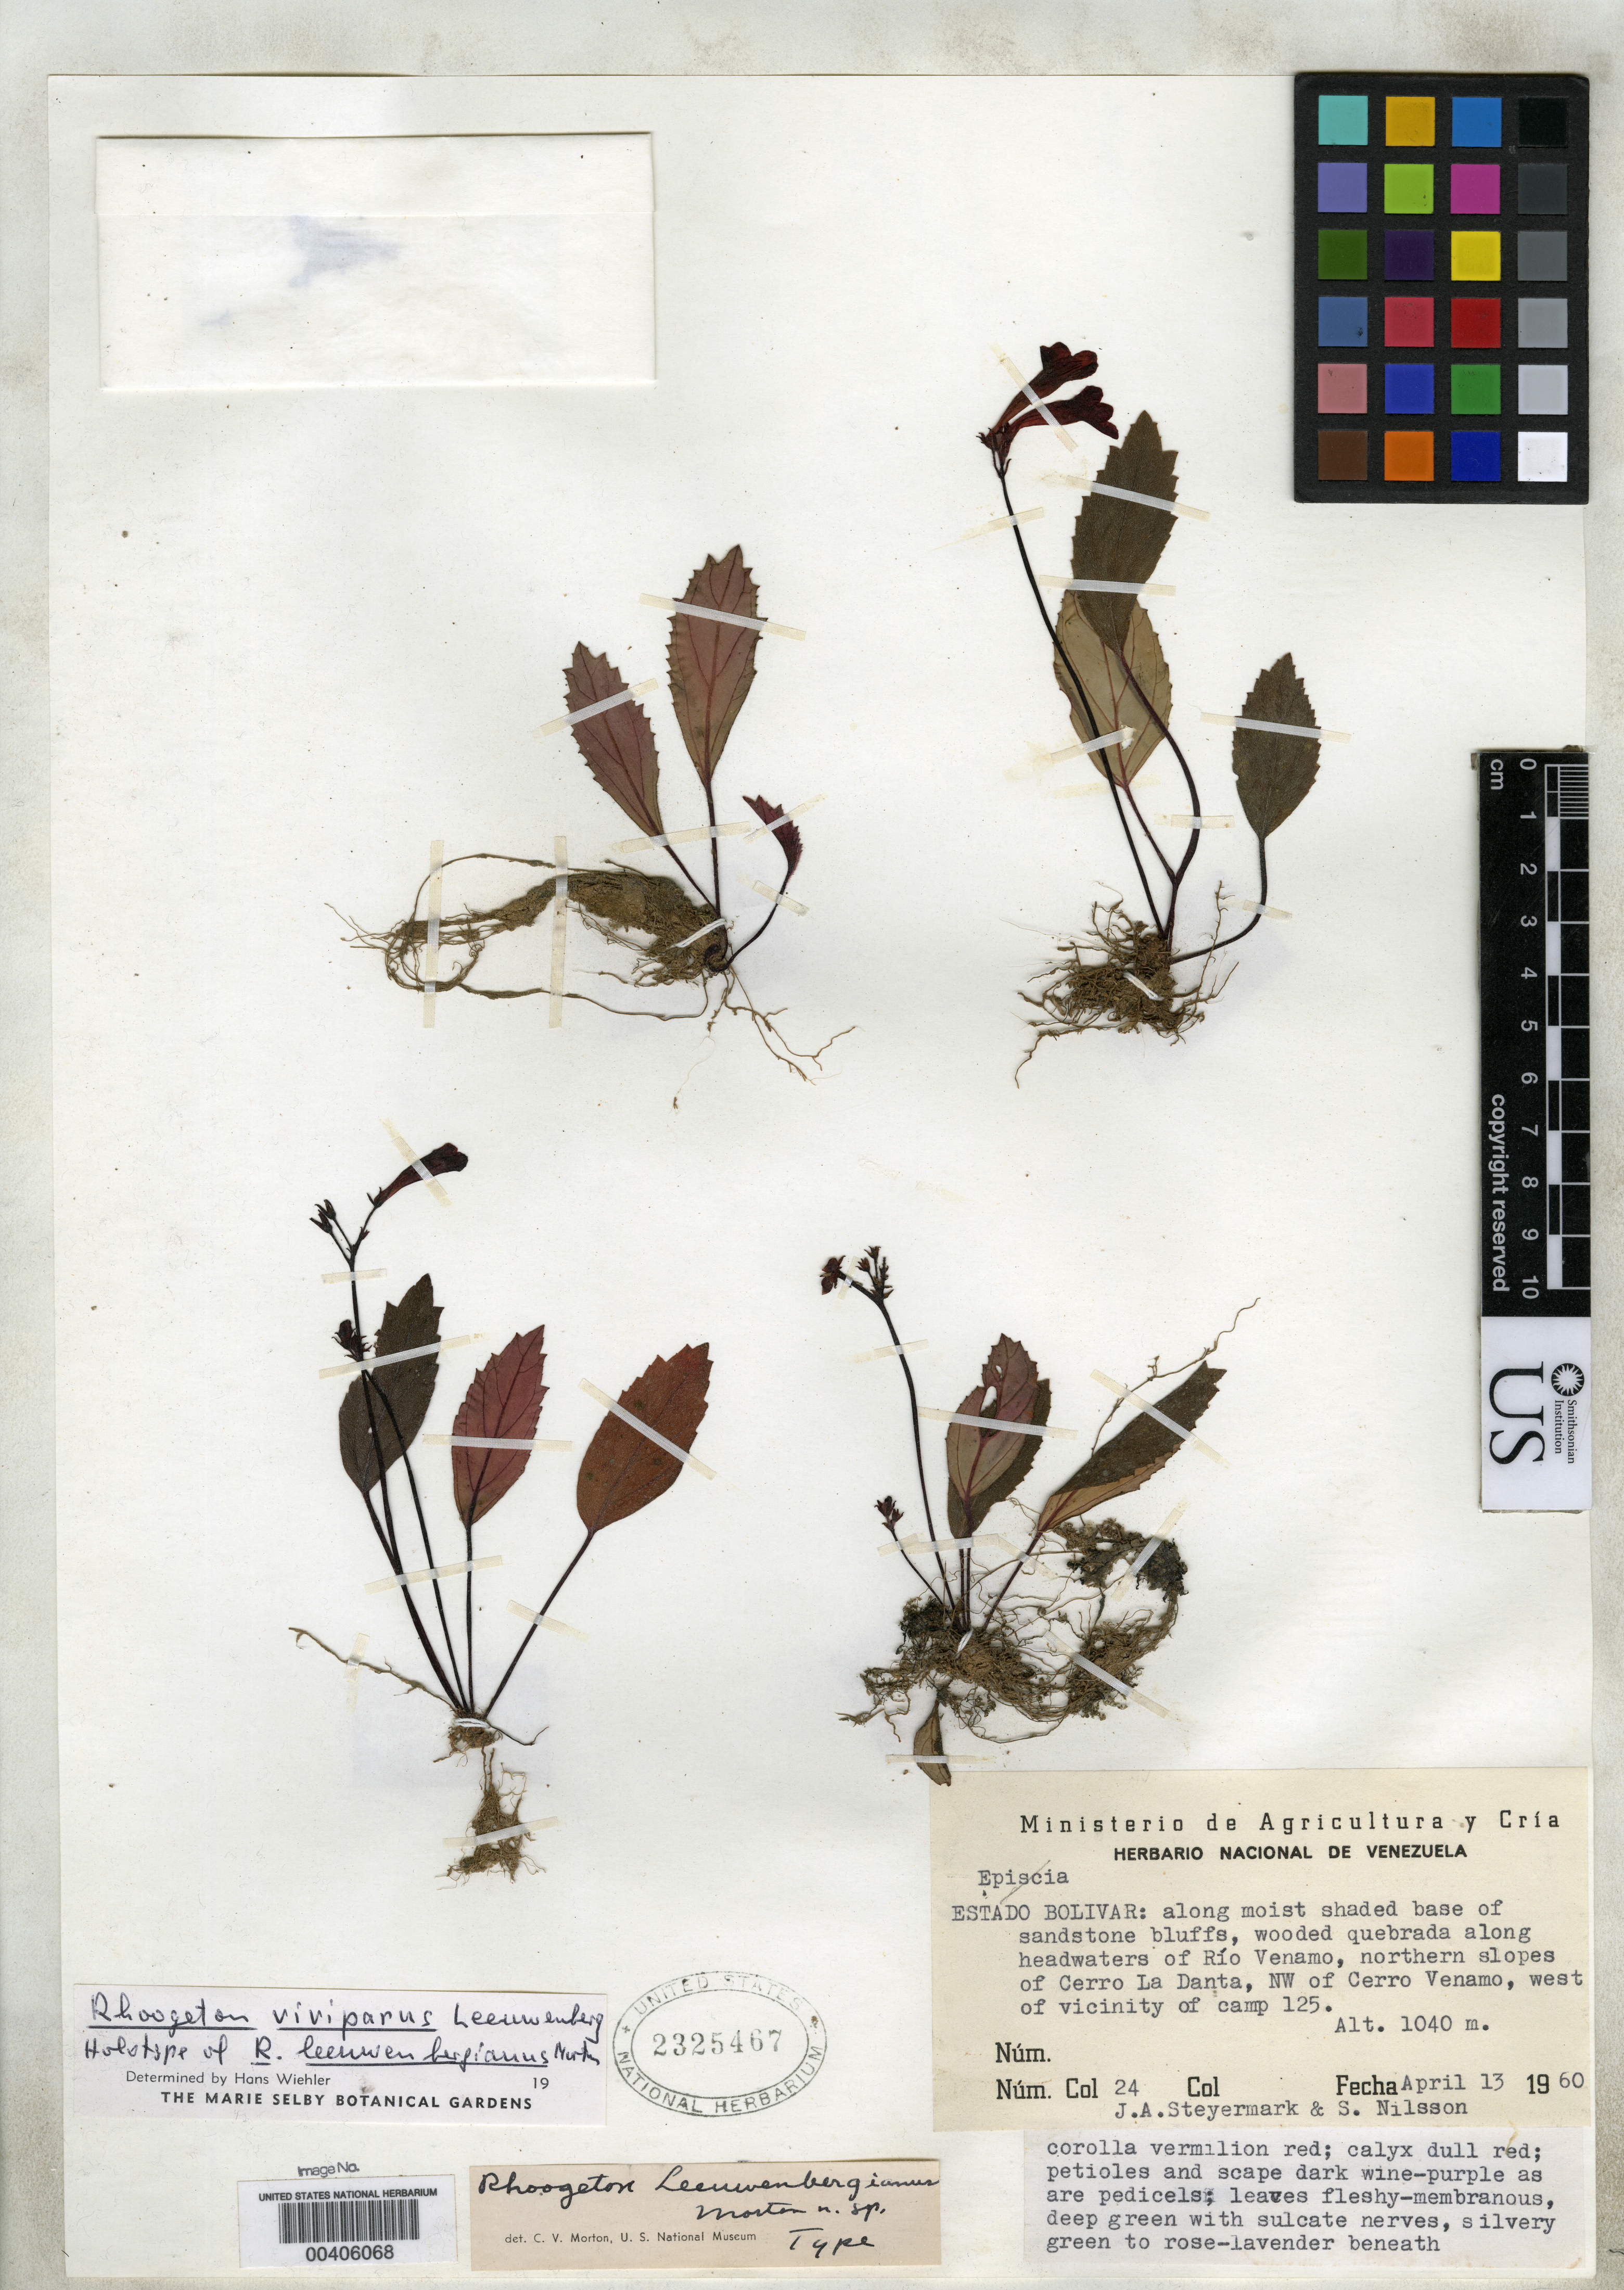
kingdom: Plantae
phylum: Tracheophyta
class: Magnoliopsida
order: Lamiales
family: Gesneriaceae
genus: Rhoogeton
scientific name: Rhoogeton leeuwenbergianus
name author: C.V. Morton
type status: Holotype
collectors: J. Steyermark & Sv. Nilsson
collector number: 24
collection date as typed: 13 Apr 1960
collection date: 1960-04-13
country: Venezuela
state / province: Bolivar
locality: Headwaters of Rio Venamo, northern slopes of Cerro La Danta, NW of Cerro Venamo, W of vicinity of Camp 125.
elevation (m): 1040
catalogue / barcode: US 2325467